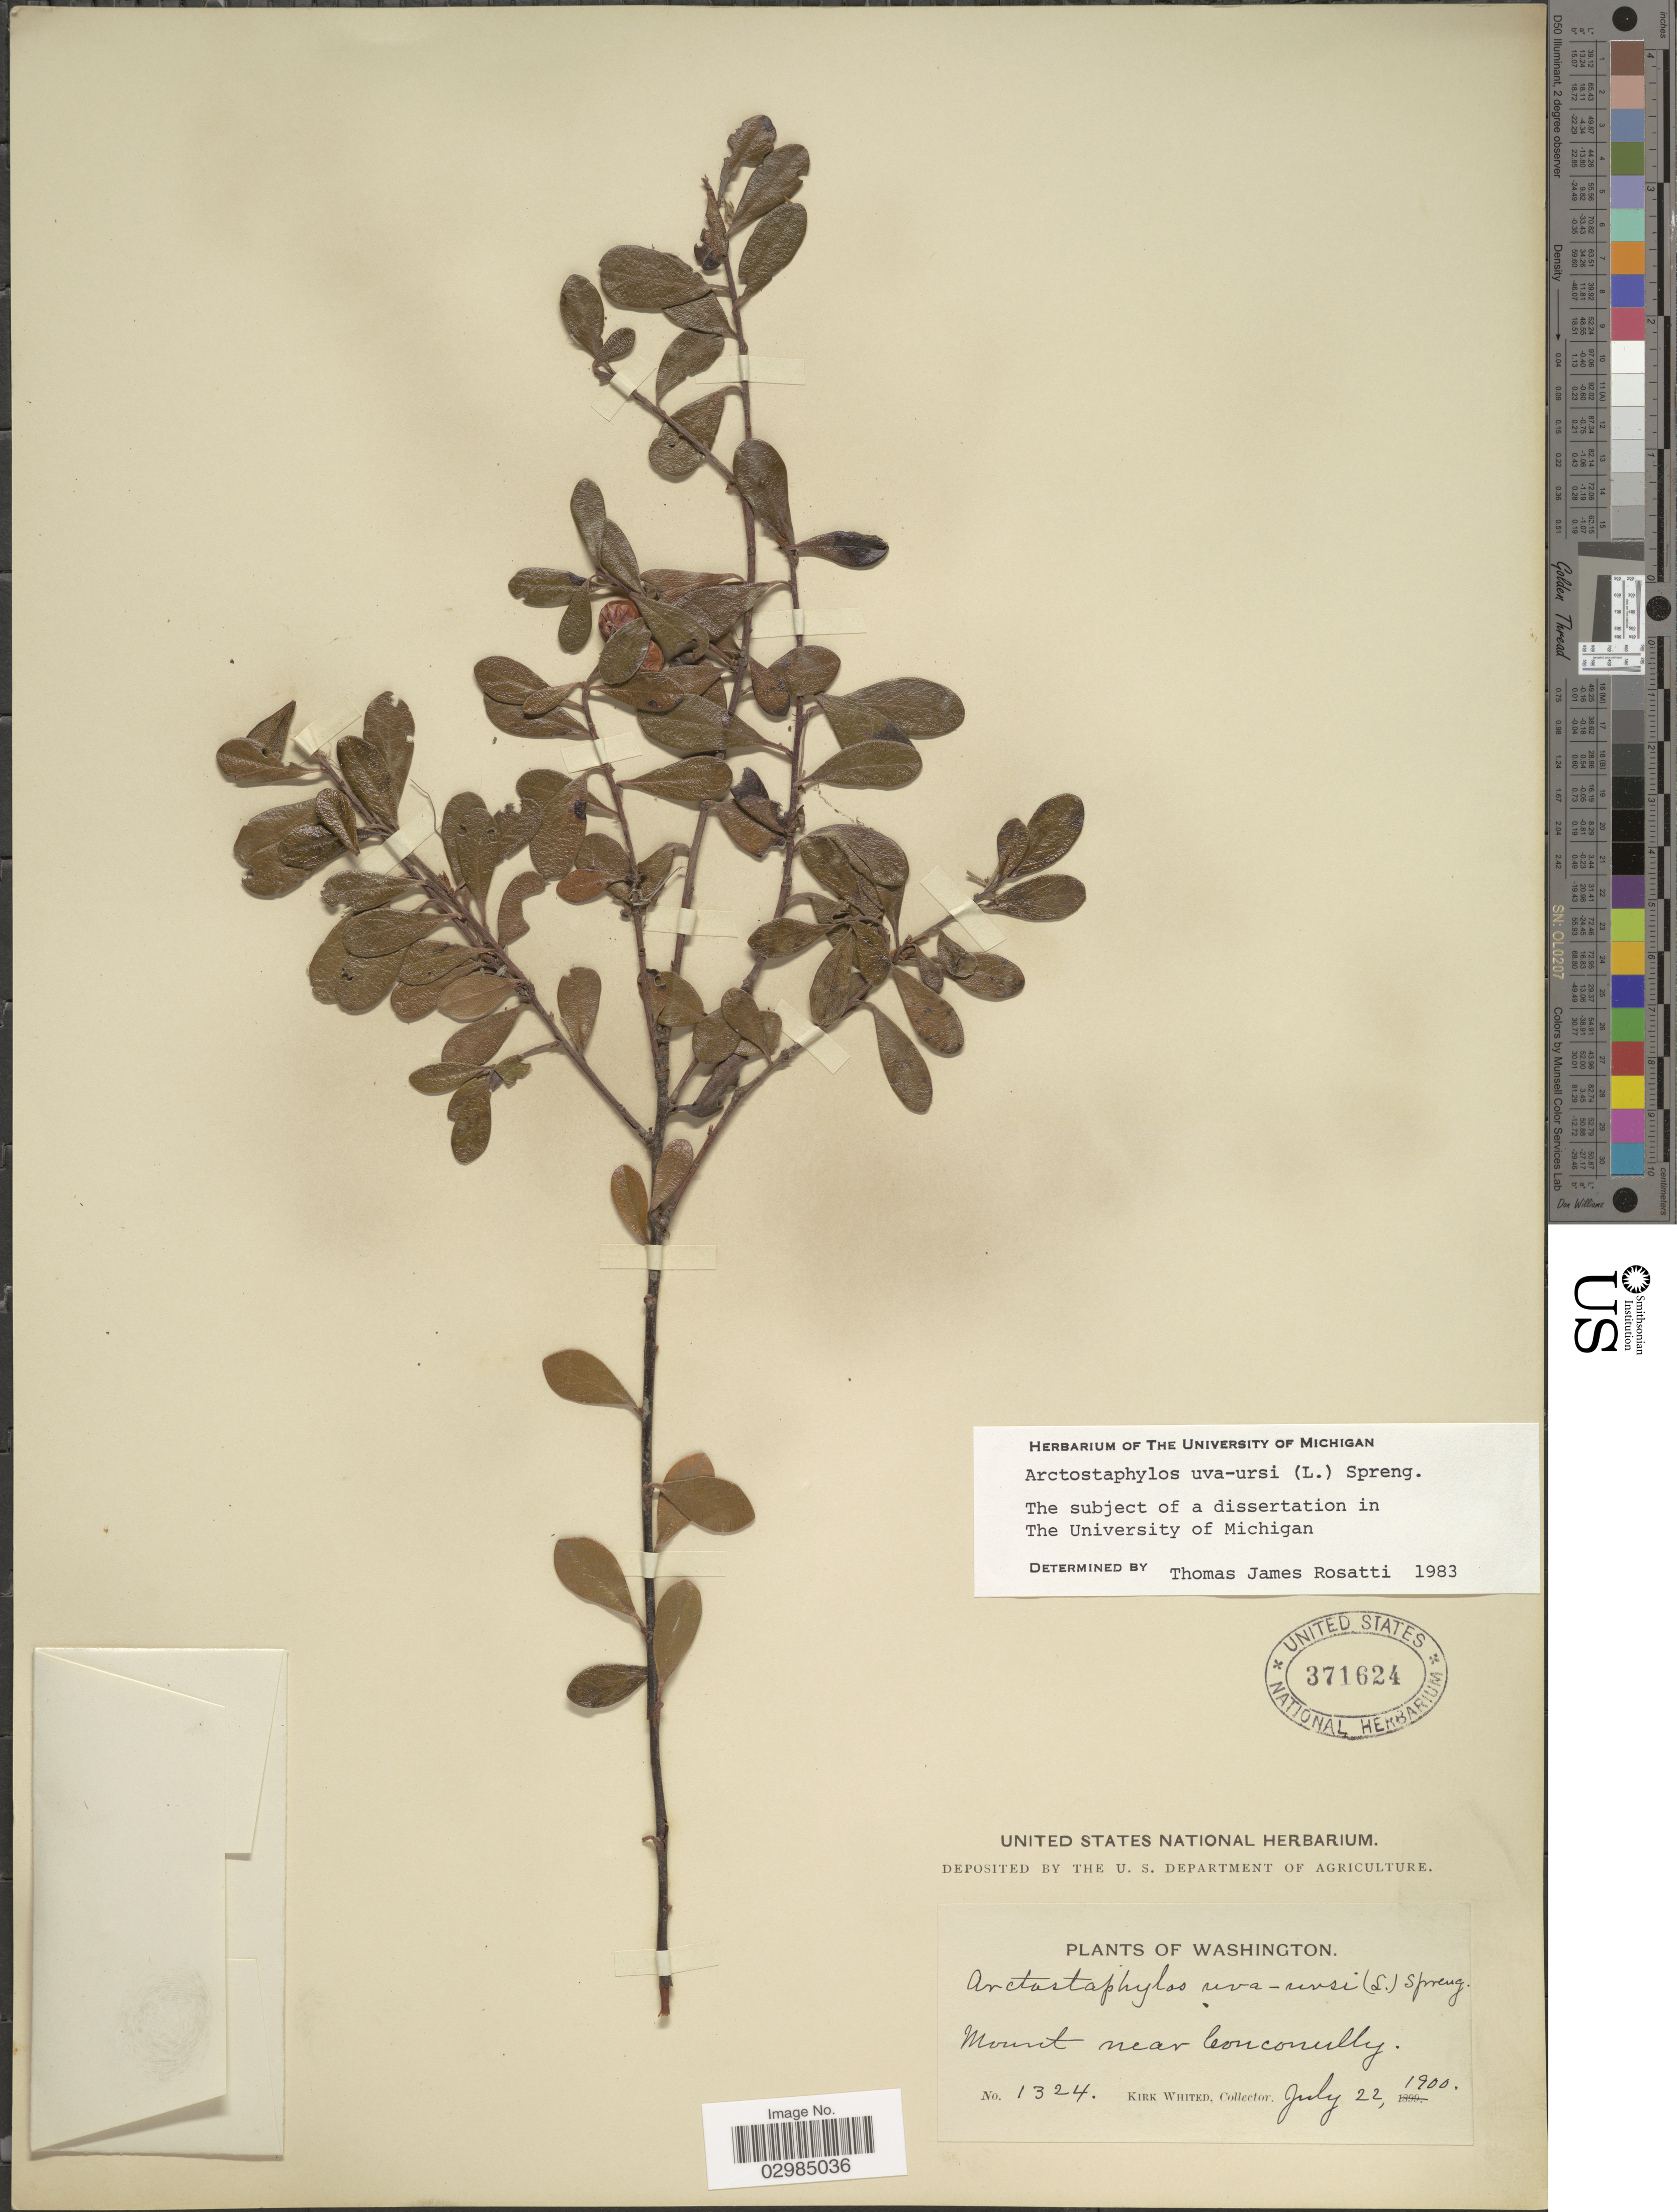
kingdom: Plantae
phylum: Tracheophyta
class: Magnoliopsida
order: Ericales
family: Ericaceae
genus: Arctostaphylos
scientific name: Arctostaphylos uva-ursi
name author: (L.) Spreng.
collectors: K. Whited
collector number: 1324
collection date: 1900-07-22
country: United States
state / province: Washington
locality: Mount near Conconully.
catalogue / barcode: US 371624